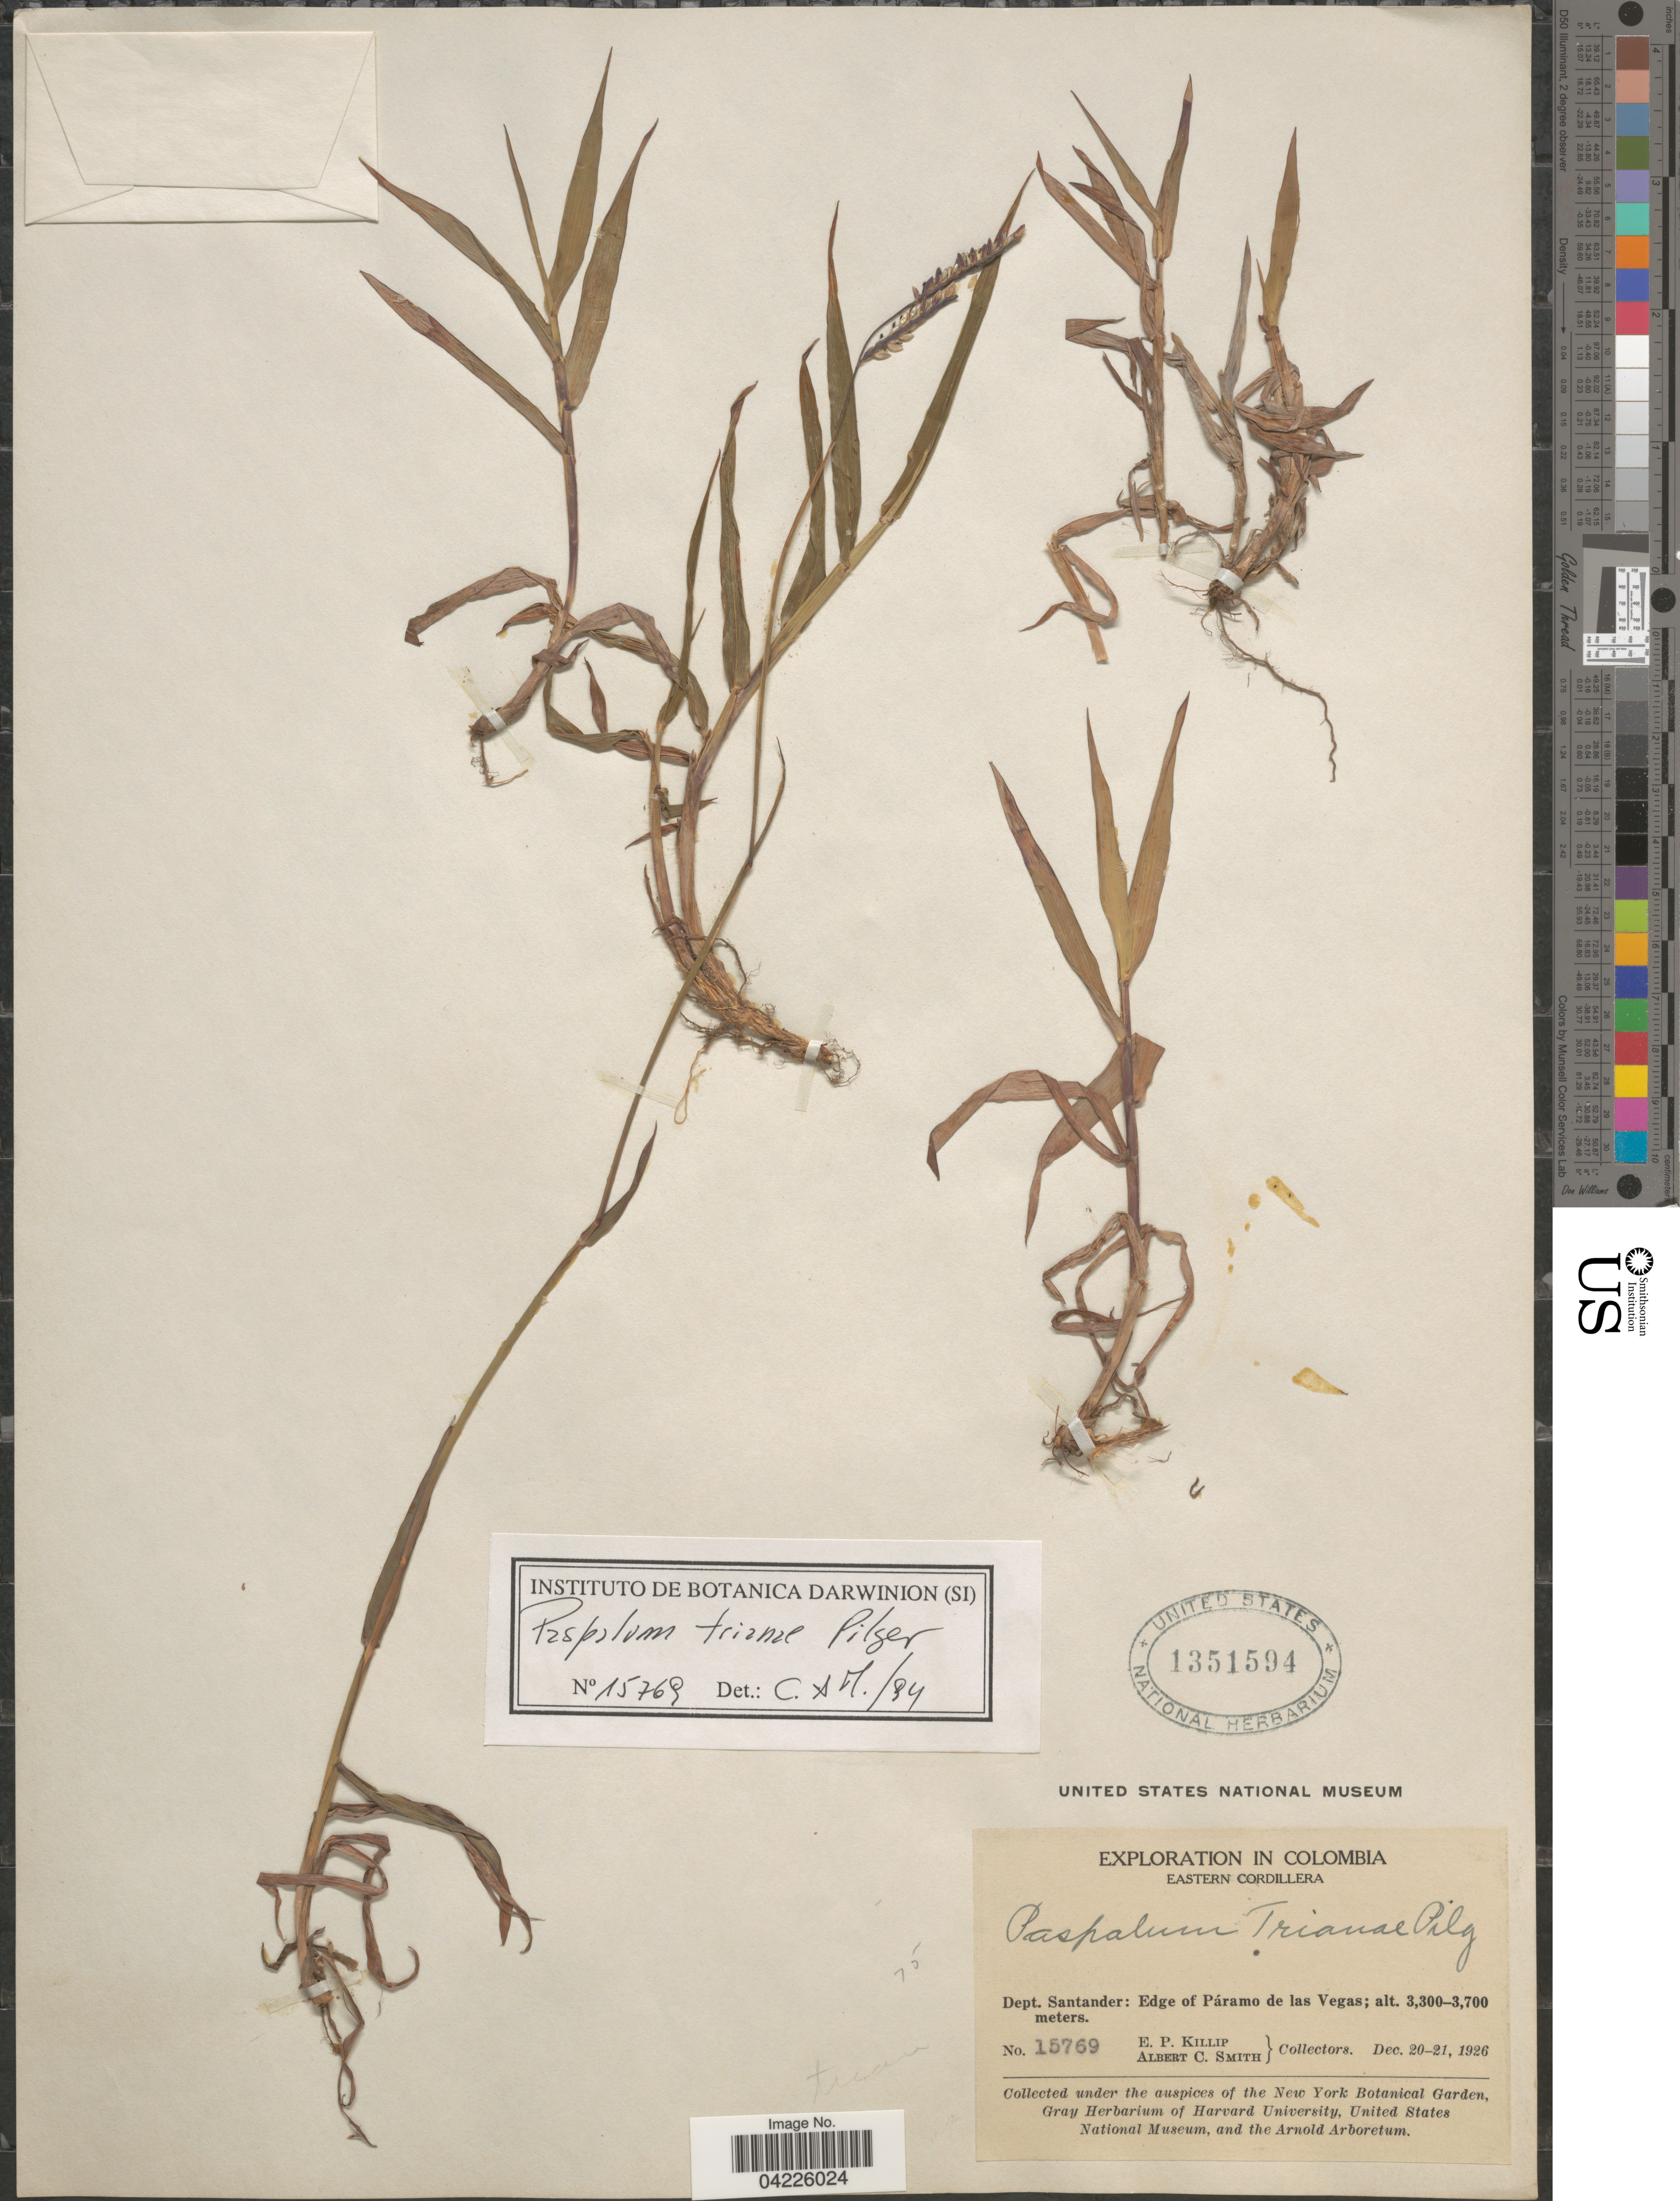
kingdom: Plantae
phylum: Tracheophyta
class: Liliopsida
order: Poales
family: Poaceae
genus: Paspalum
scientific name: Paspalum trianae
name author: Pilg.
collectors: E. P. Killip & A. C. Smith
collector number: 15769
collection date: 1926-12-20/1926-12-21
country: Colombia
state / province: Santander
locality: Exploration in Colombia. Eastern Cordillera. Dept. Santander: Edge of Páramo de las Vegas.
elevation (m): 3300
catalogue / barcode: US 1351594